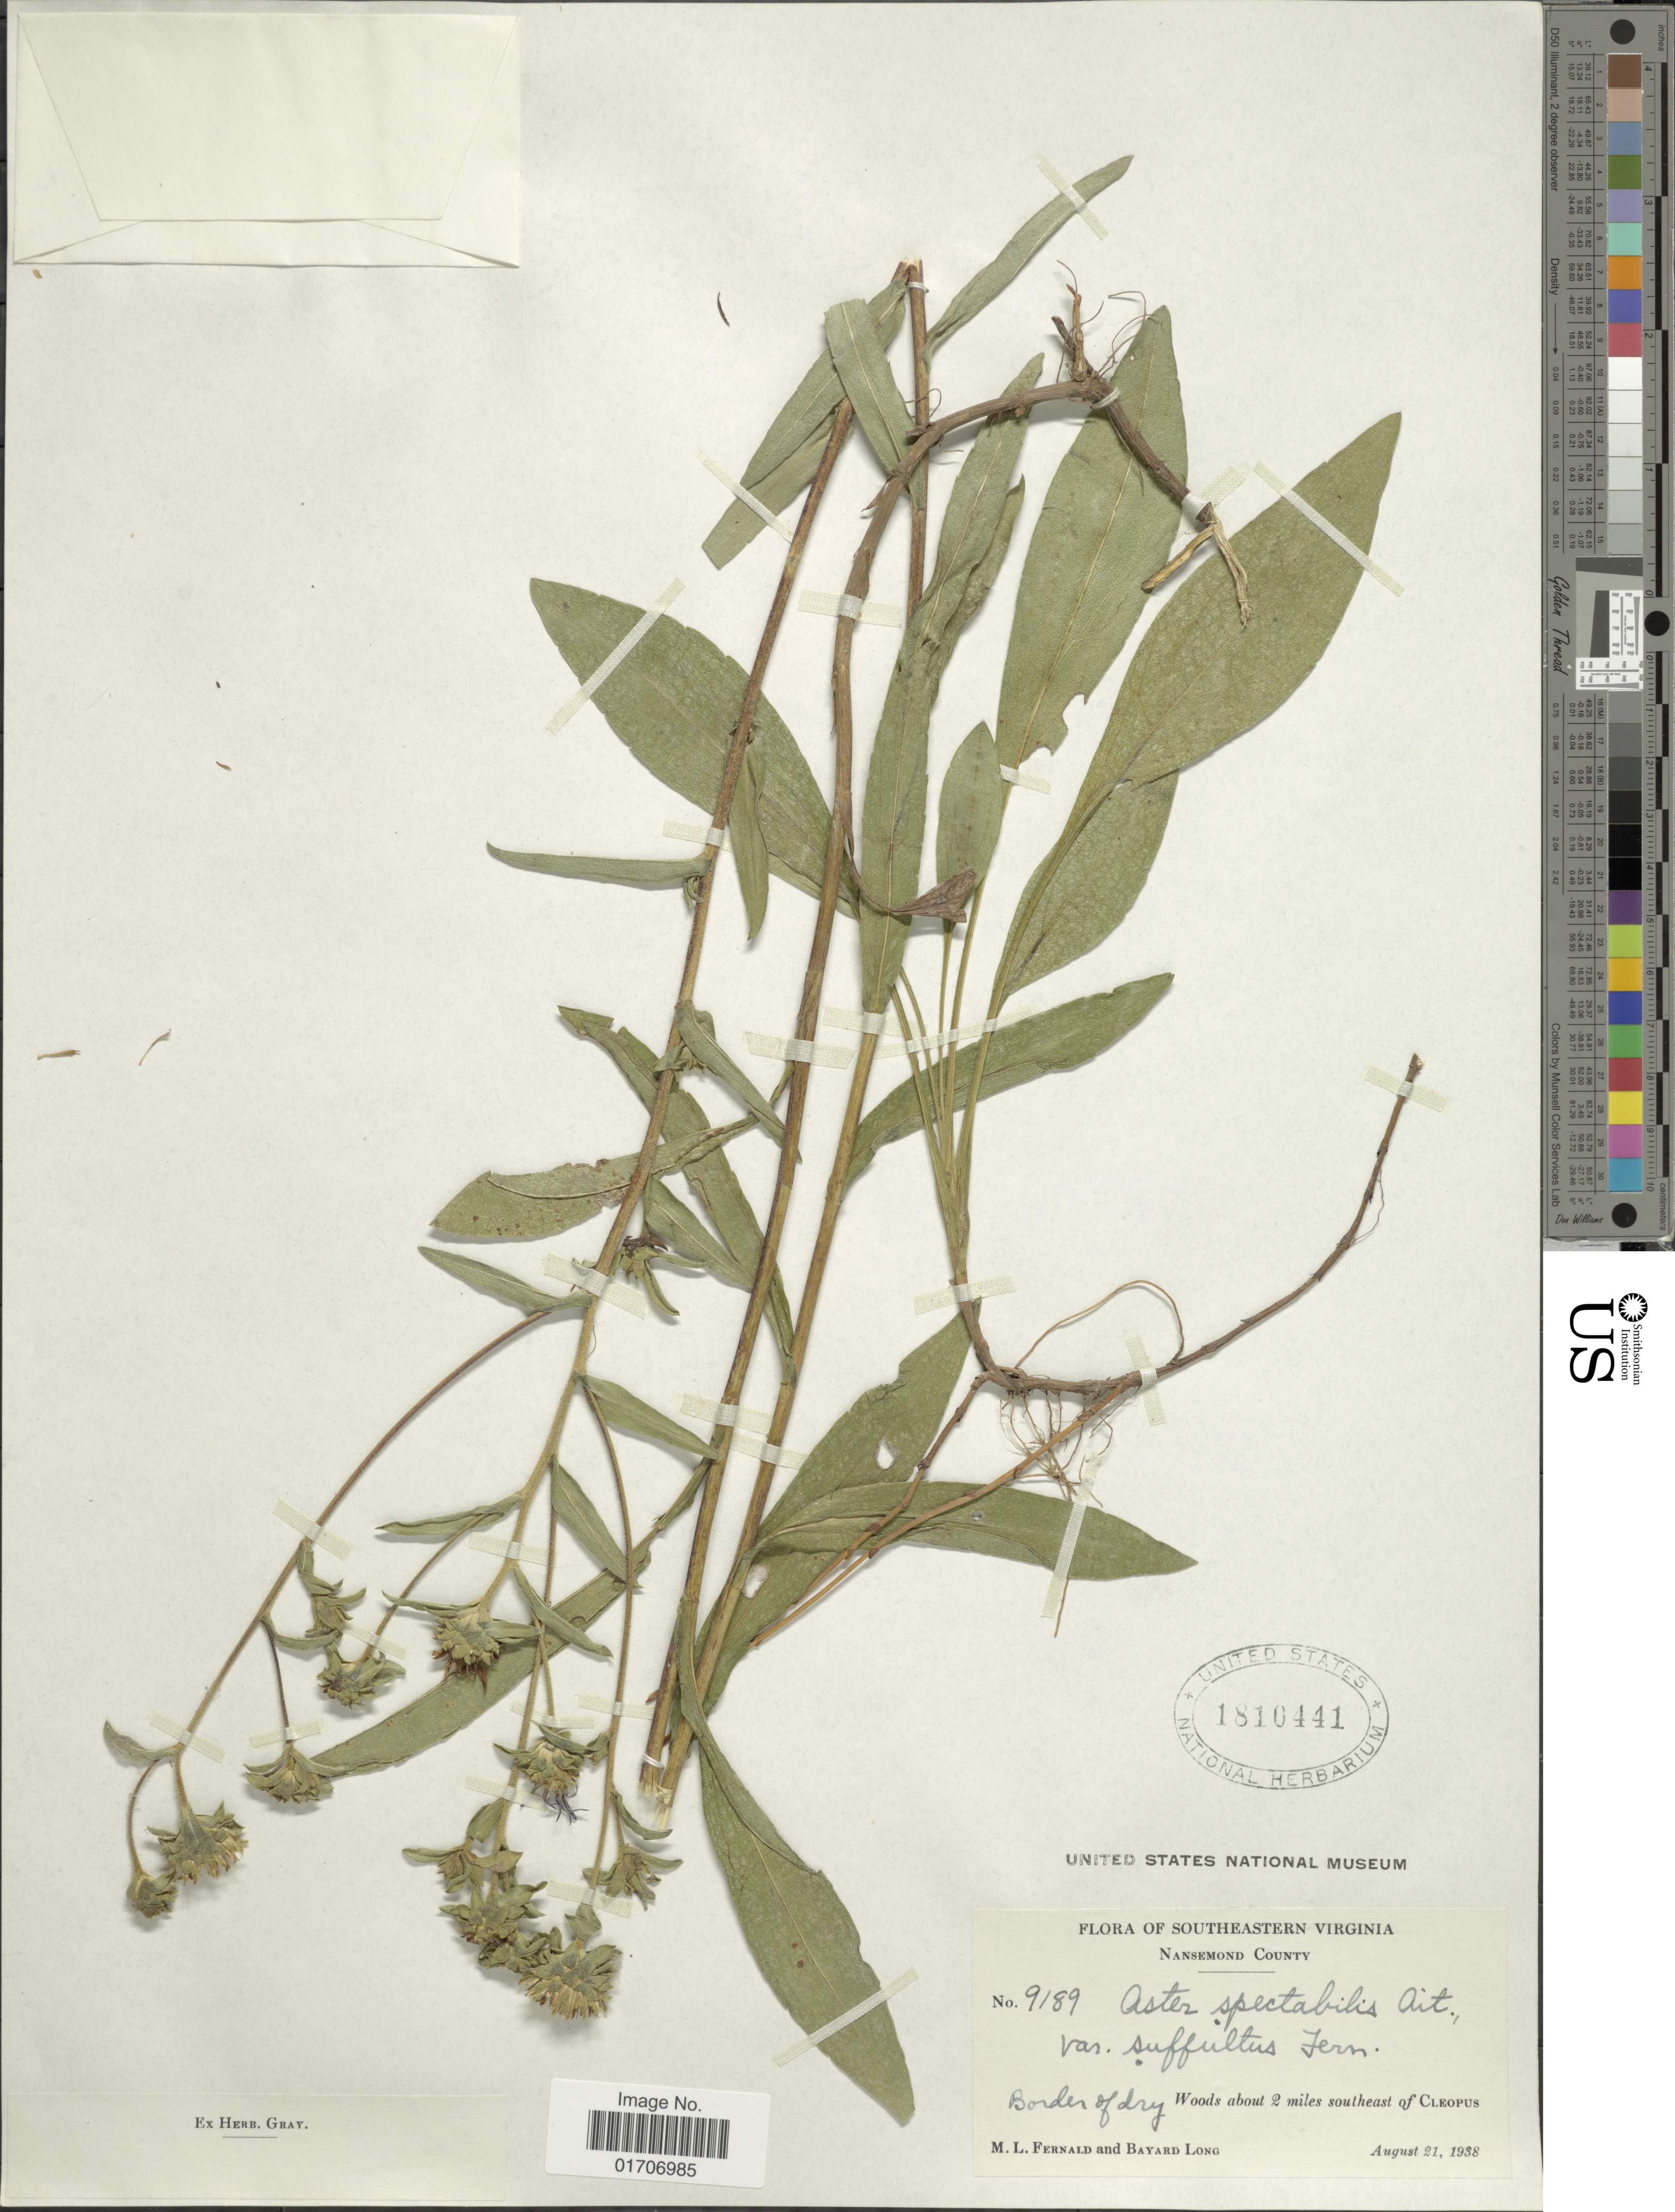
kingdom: Plantae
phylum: Tracheophyta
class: Magnoliopsida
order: Asterales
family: Asteraceae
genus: Eurybia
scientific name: Eurybia spectabilis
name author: (Aiton) G.L. Nesom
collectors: M. L. Fernald & B. Long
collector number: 9189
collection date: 1938-08-21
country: United States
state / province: Virginia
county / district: City of Suffolk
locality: Southeastern Virginia. Nansemond County. Border of dry woods about 2 miles southeast of Cleopus.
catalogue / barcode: US 1810441